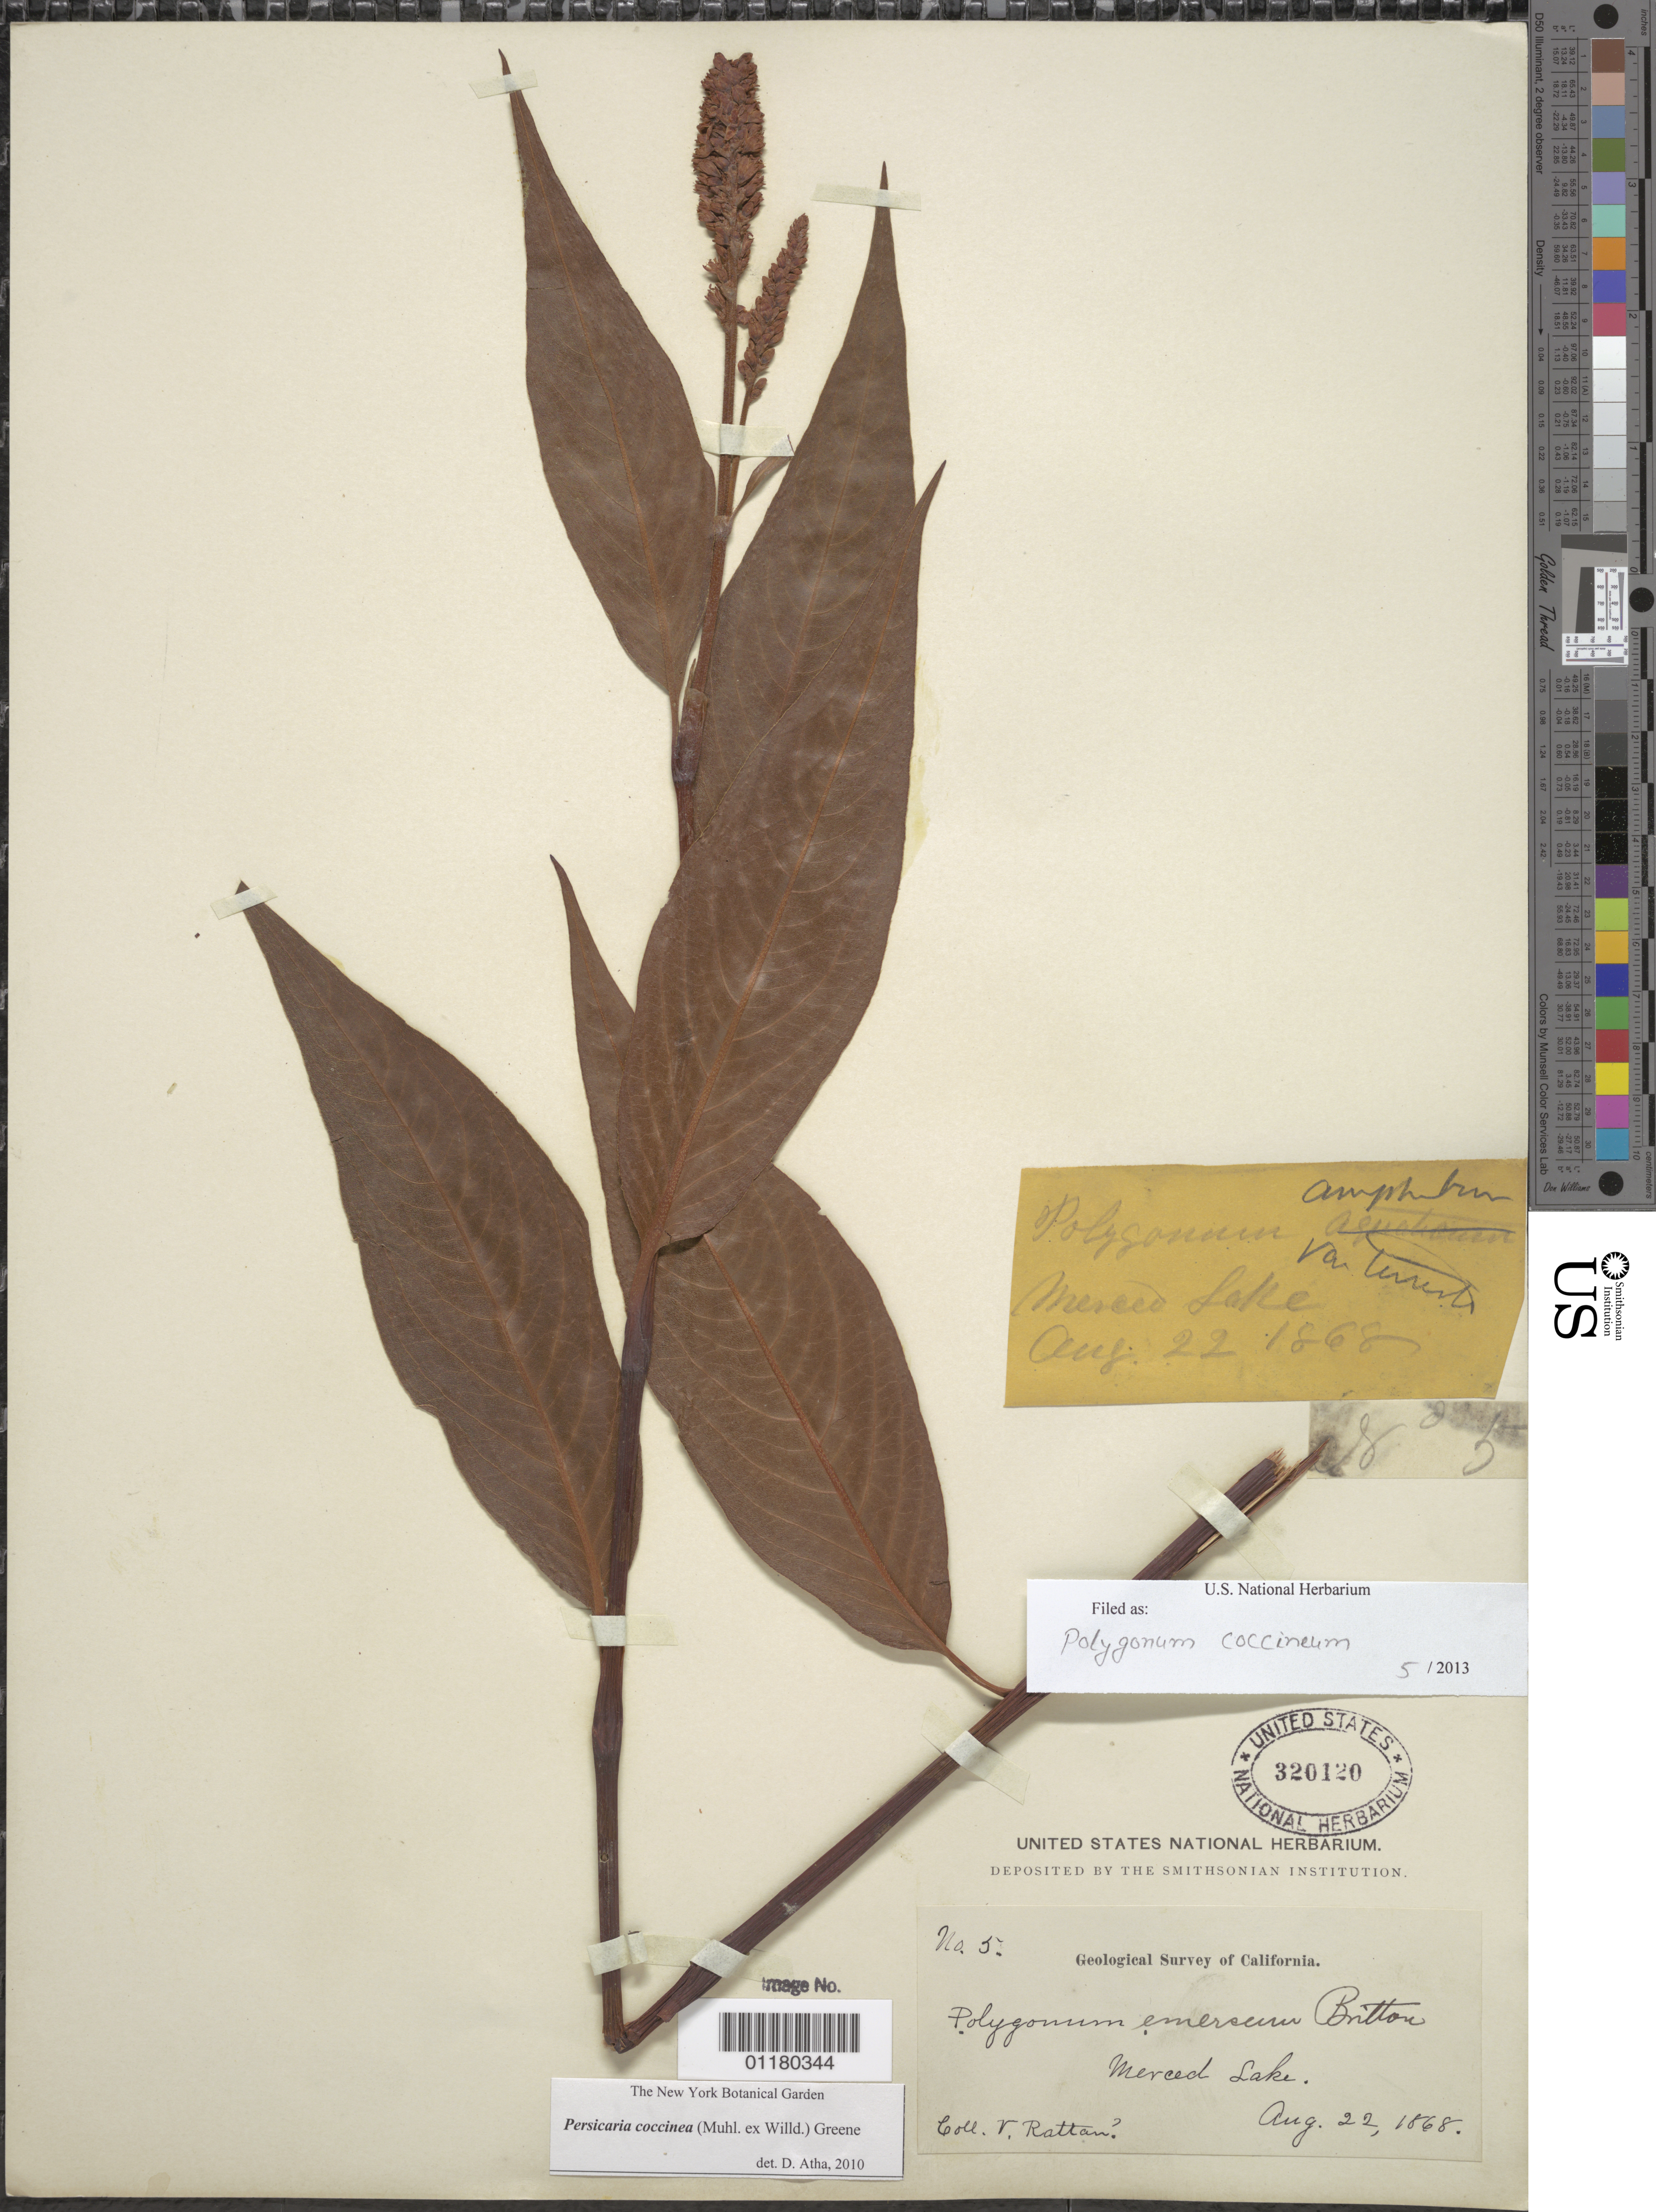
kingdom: Plantae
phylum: Tracheophyta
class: Magnoliopsida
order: Caryophyllales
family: Polygonaceae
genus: Persicaria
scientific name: Persicaria coccinea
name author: (Muhl. ex Willd.) Greene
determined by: Atha, D. E.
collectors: V. Rattan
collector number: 5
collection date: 1868-08-22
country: United States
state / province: California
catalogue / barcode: US 320120